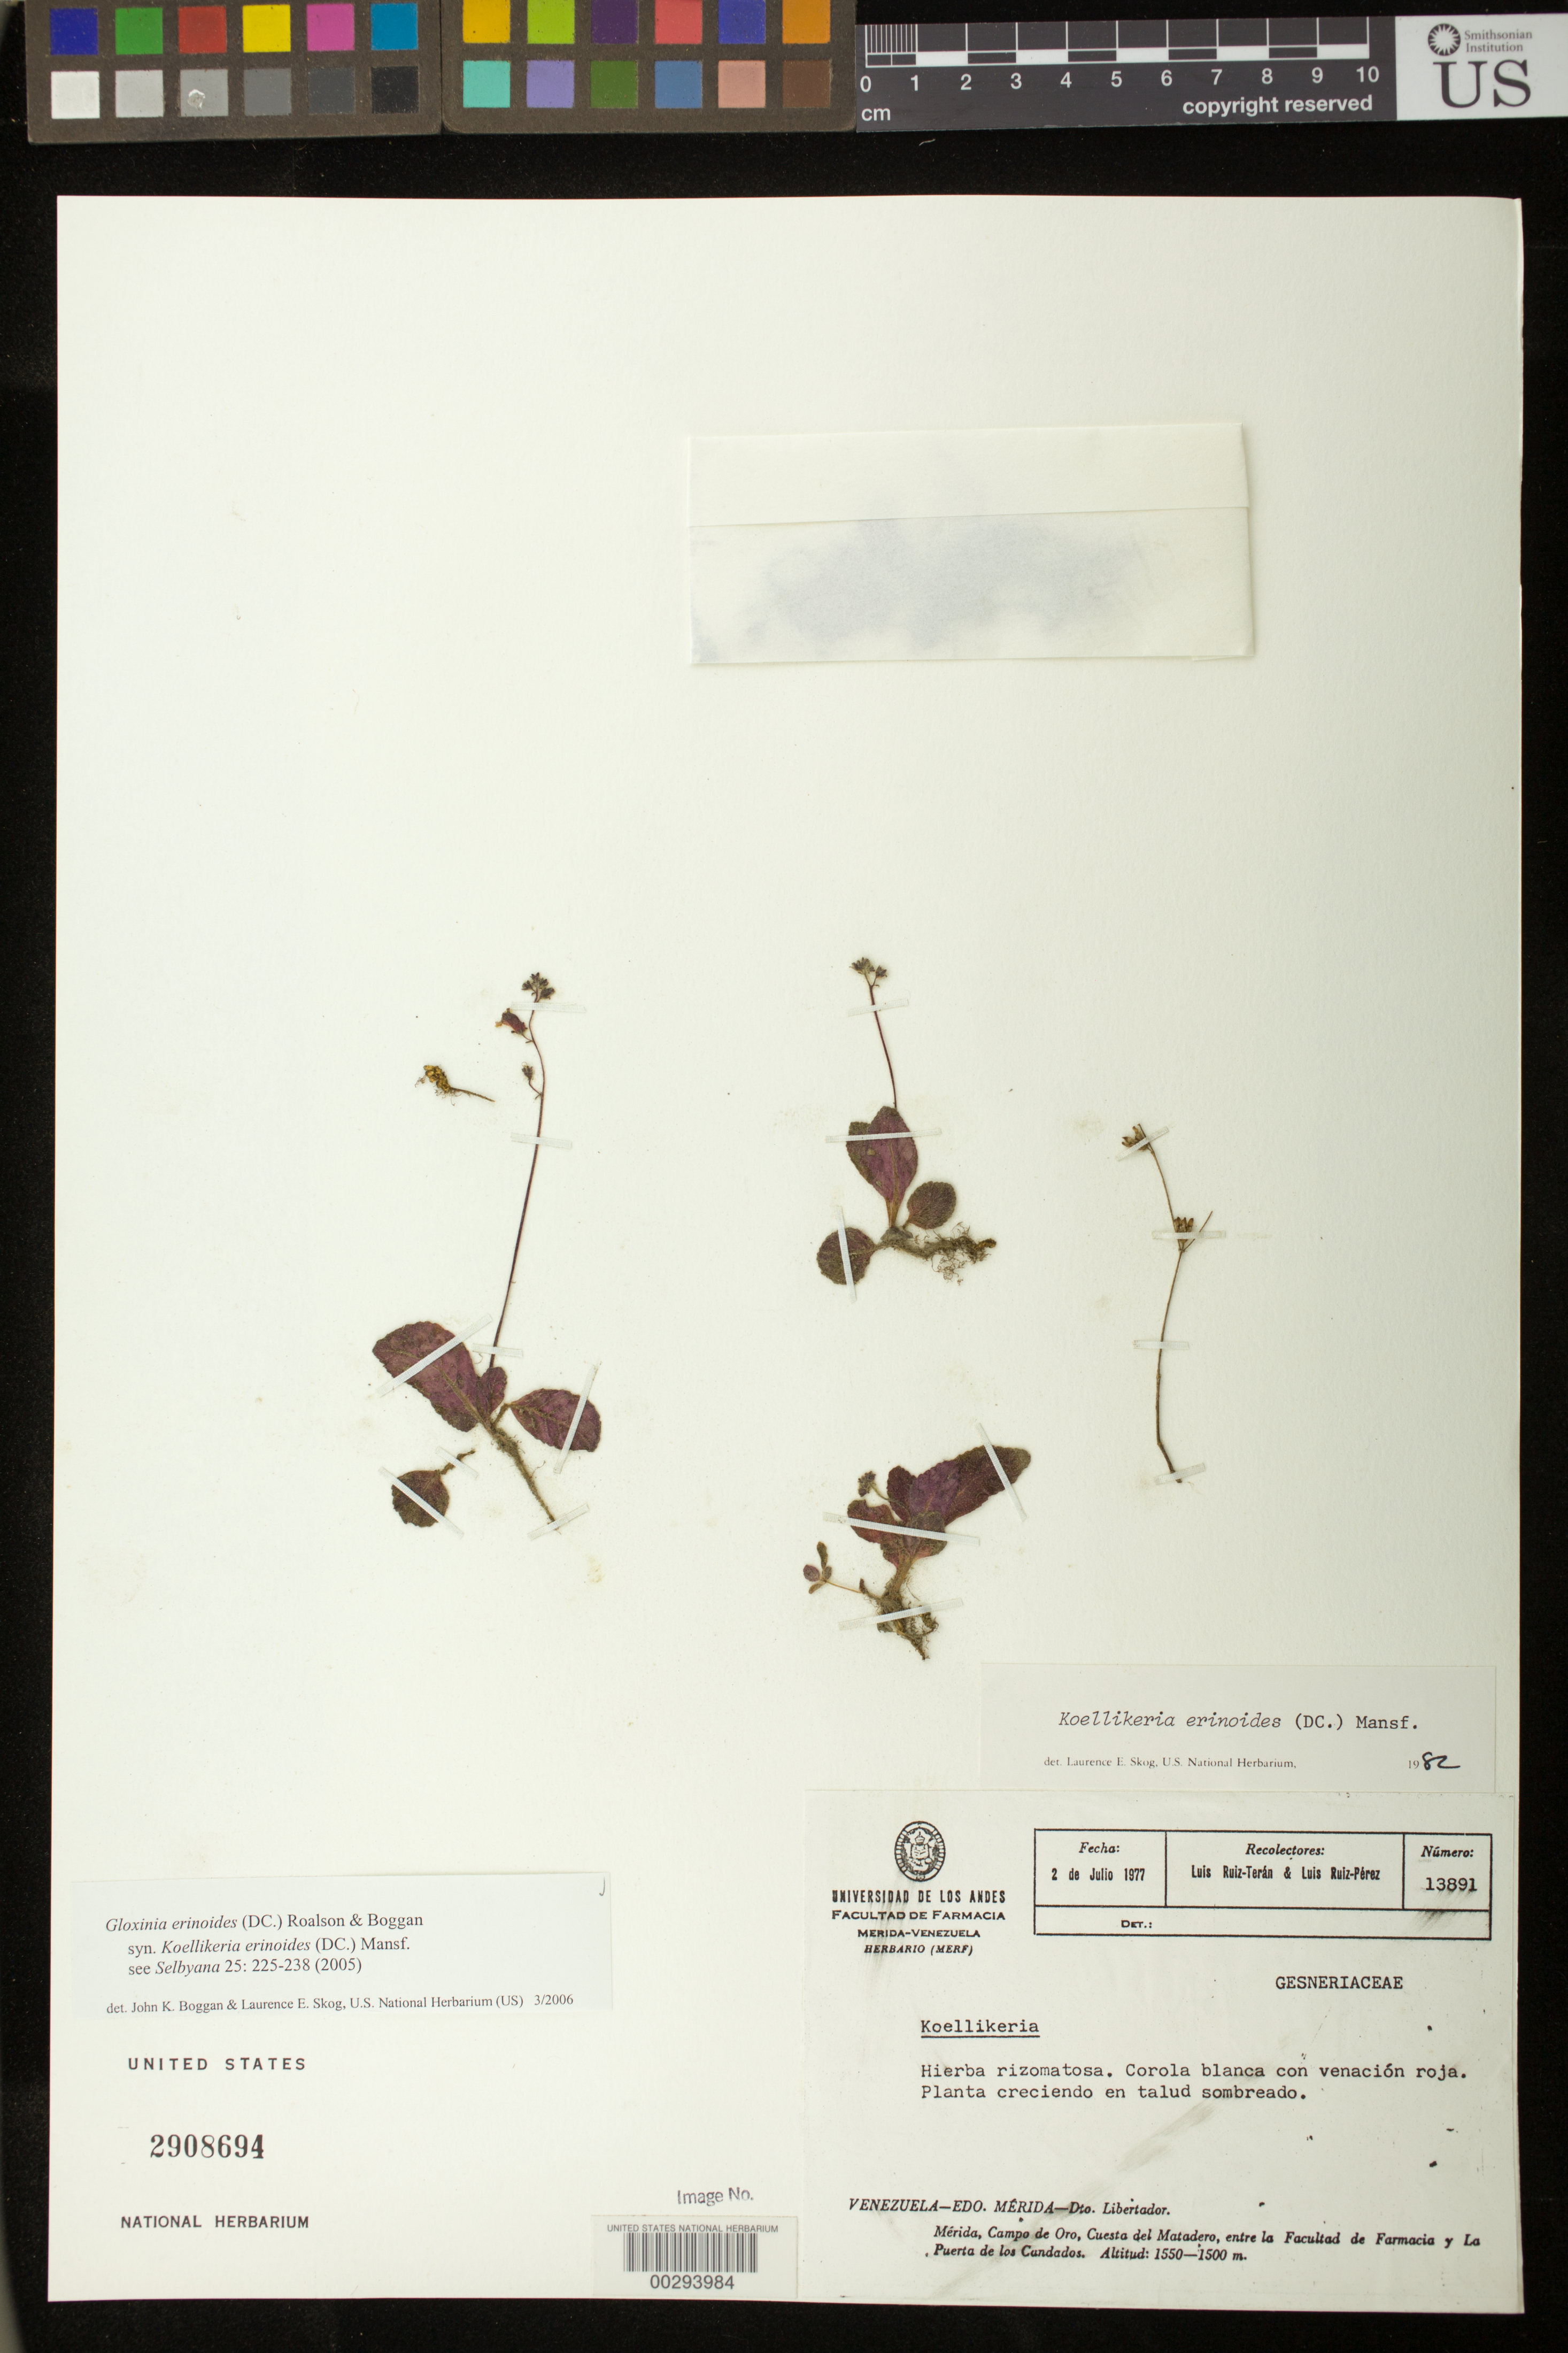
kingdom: Plantae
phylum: Tracheophyta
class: Magnoliopsida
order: Lamiales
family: Gesneriaceae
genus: Gloxinia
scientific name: Gloxinia erinoides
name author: (DC.) Roalson & Boggan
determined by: Boggan, J. K.; Skog, L. E.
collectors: L. E. Ruíz-Terán & L. Ruiz-Perez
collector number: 13891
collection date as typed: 02 Jul 1977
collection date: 1977-07-02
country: Venezuela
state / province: Mérida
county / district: Libertador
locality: Dist. Libertador, Merida, Campo de Oro, Cuesta del Matadero, between La Facultad de Farmacia and La Puerta de Los cundados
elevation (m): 1500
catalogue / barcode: US 2908694